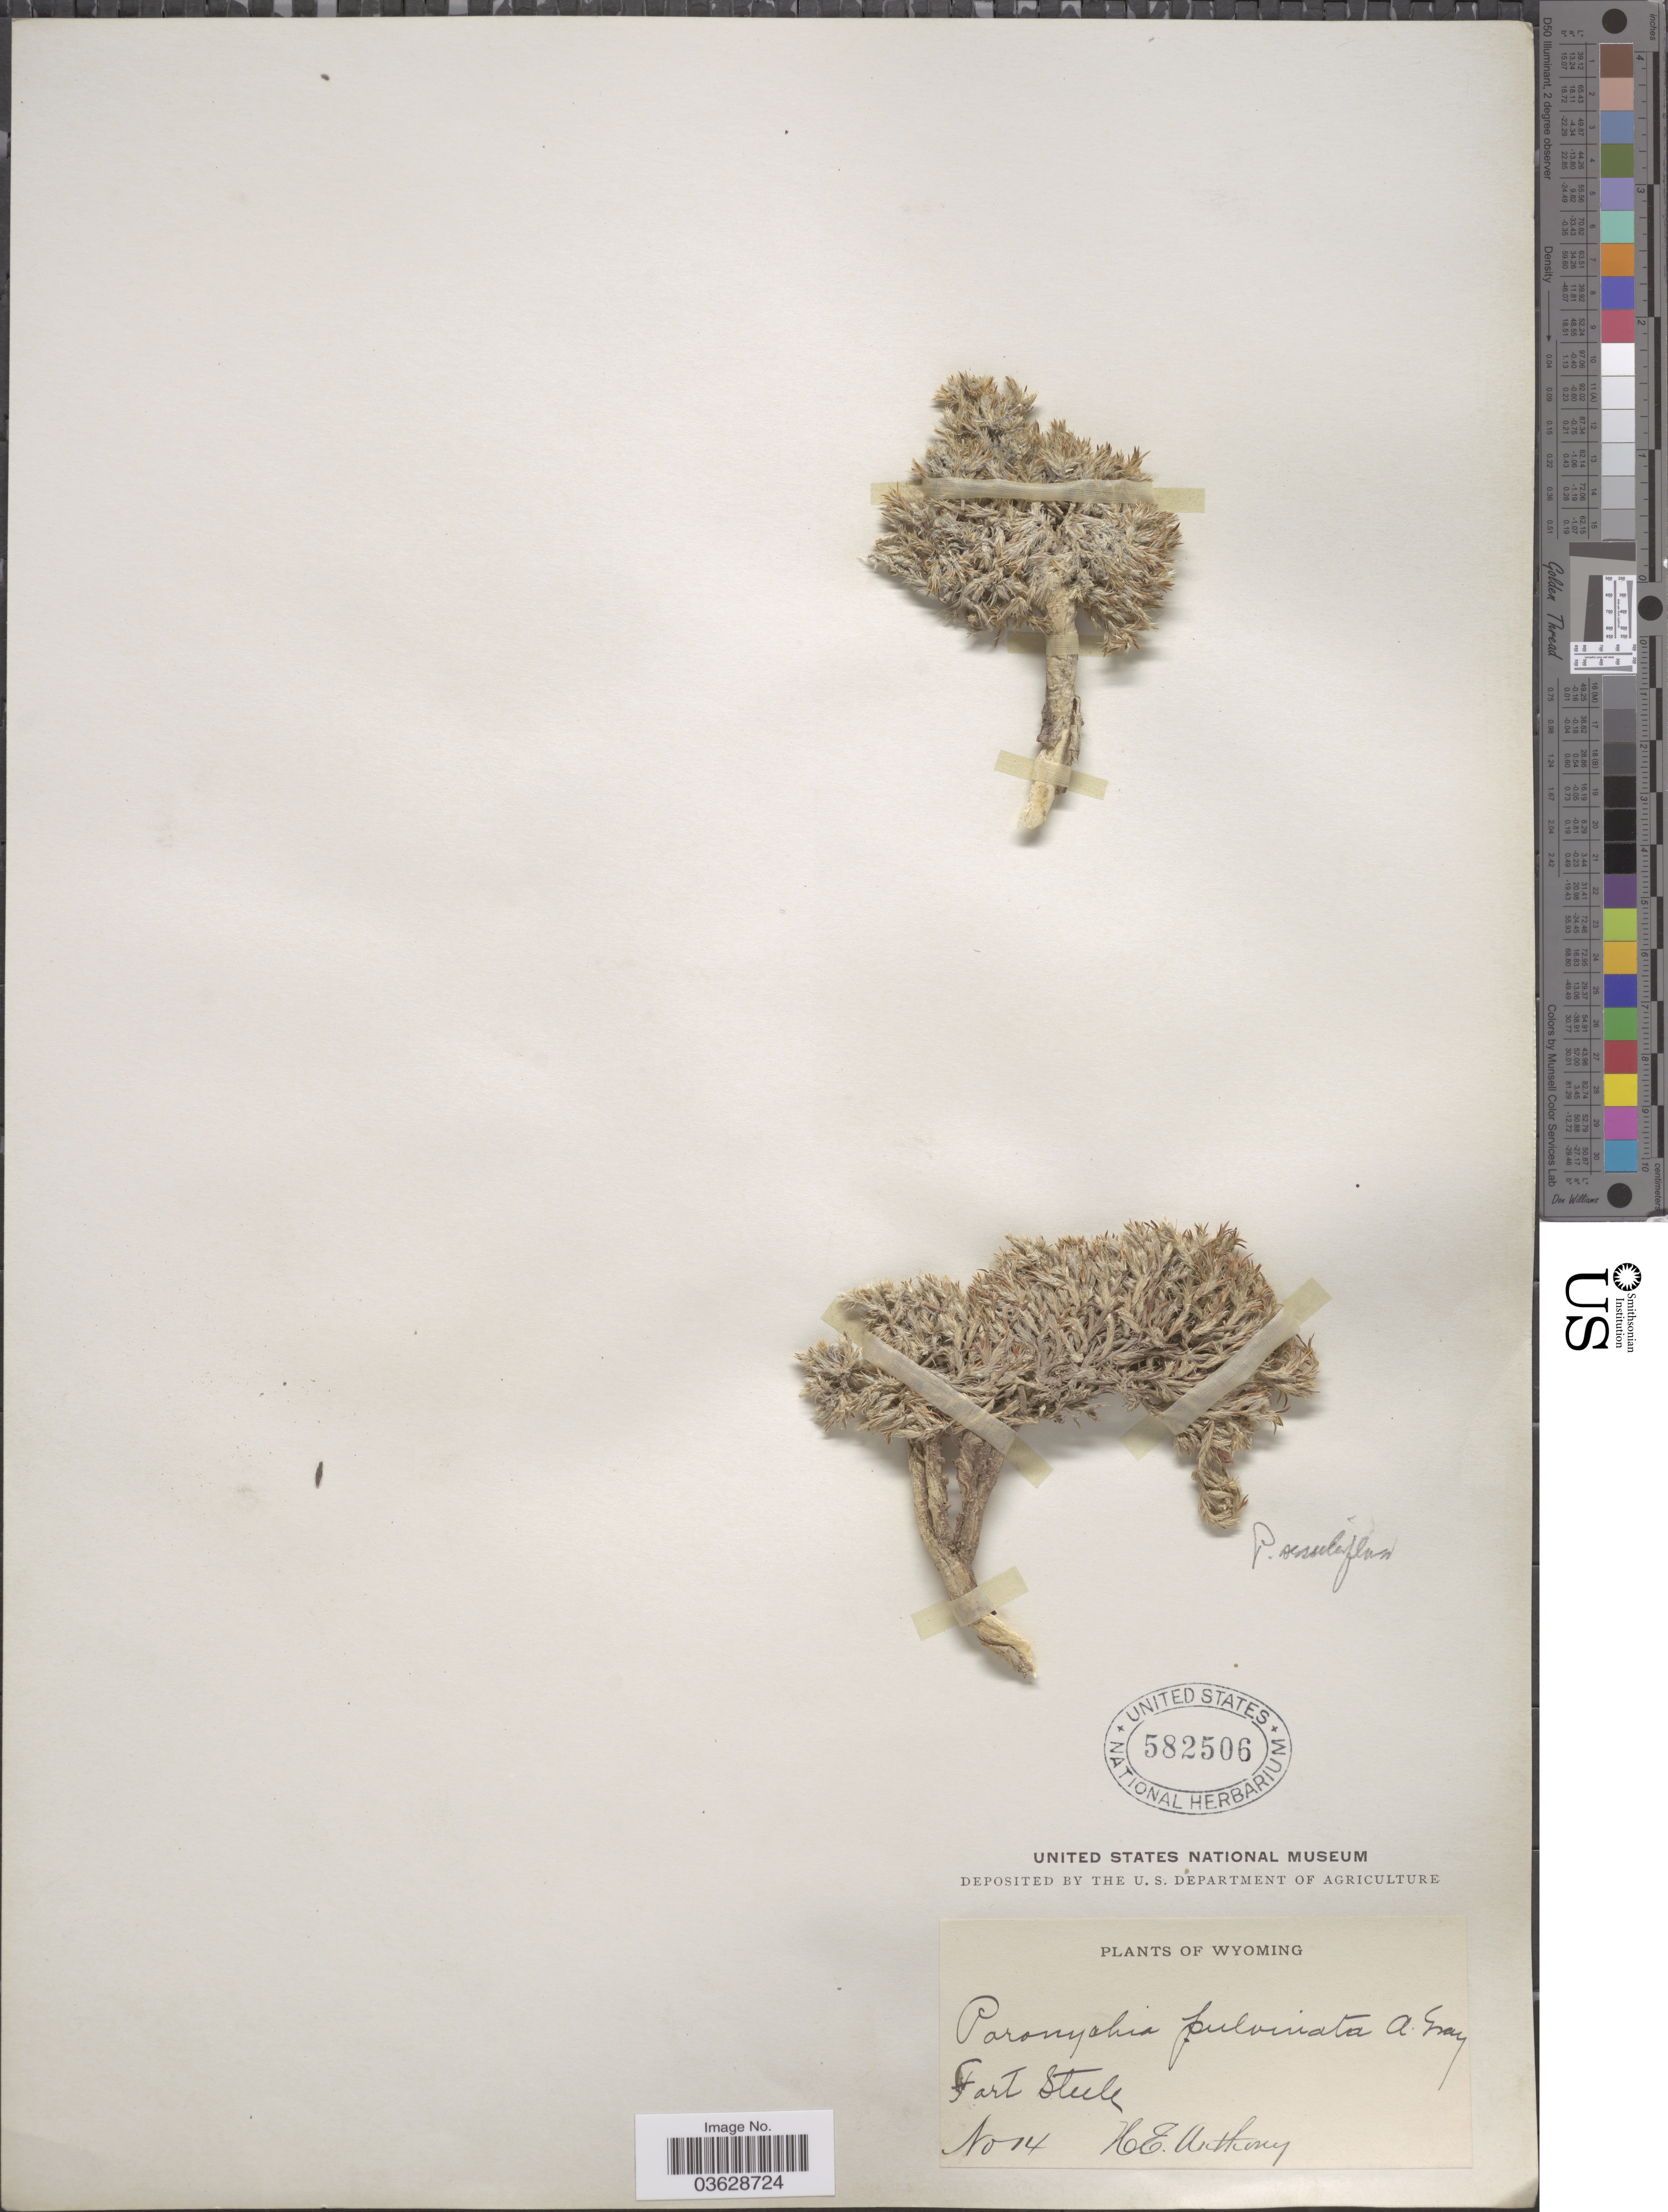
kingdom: Plantae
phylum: Tracheophyta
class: Magnoliopsida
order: Caryophyllales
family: Caryophyllaceae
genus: Paronychia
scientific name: Paronychia sessiliflora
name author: Nutt.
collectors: H. E. Anthony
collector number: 14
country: United States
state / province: Wyoming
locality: Fort Steele.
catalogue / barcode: US 582506